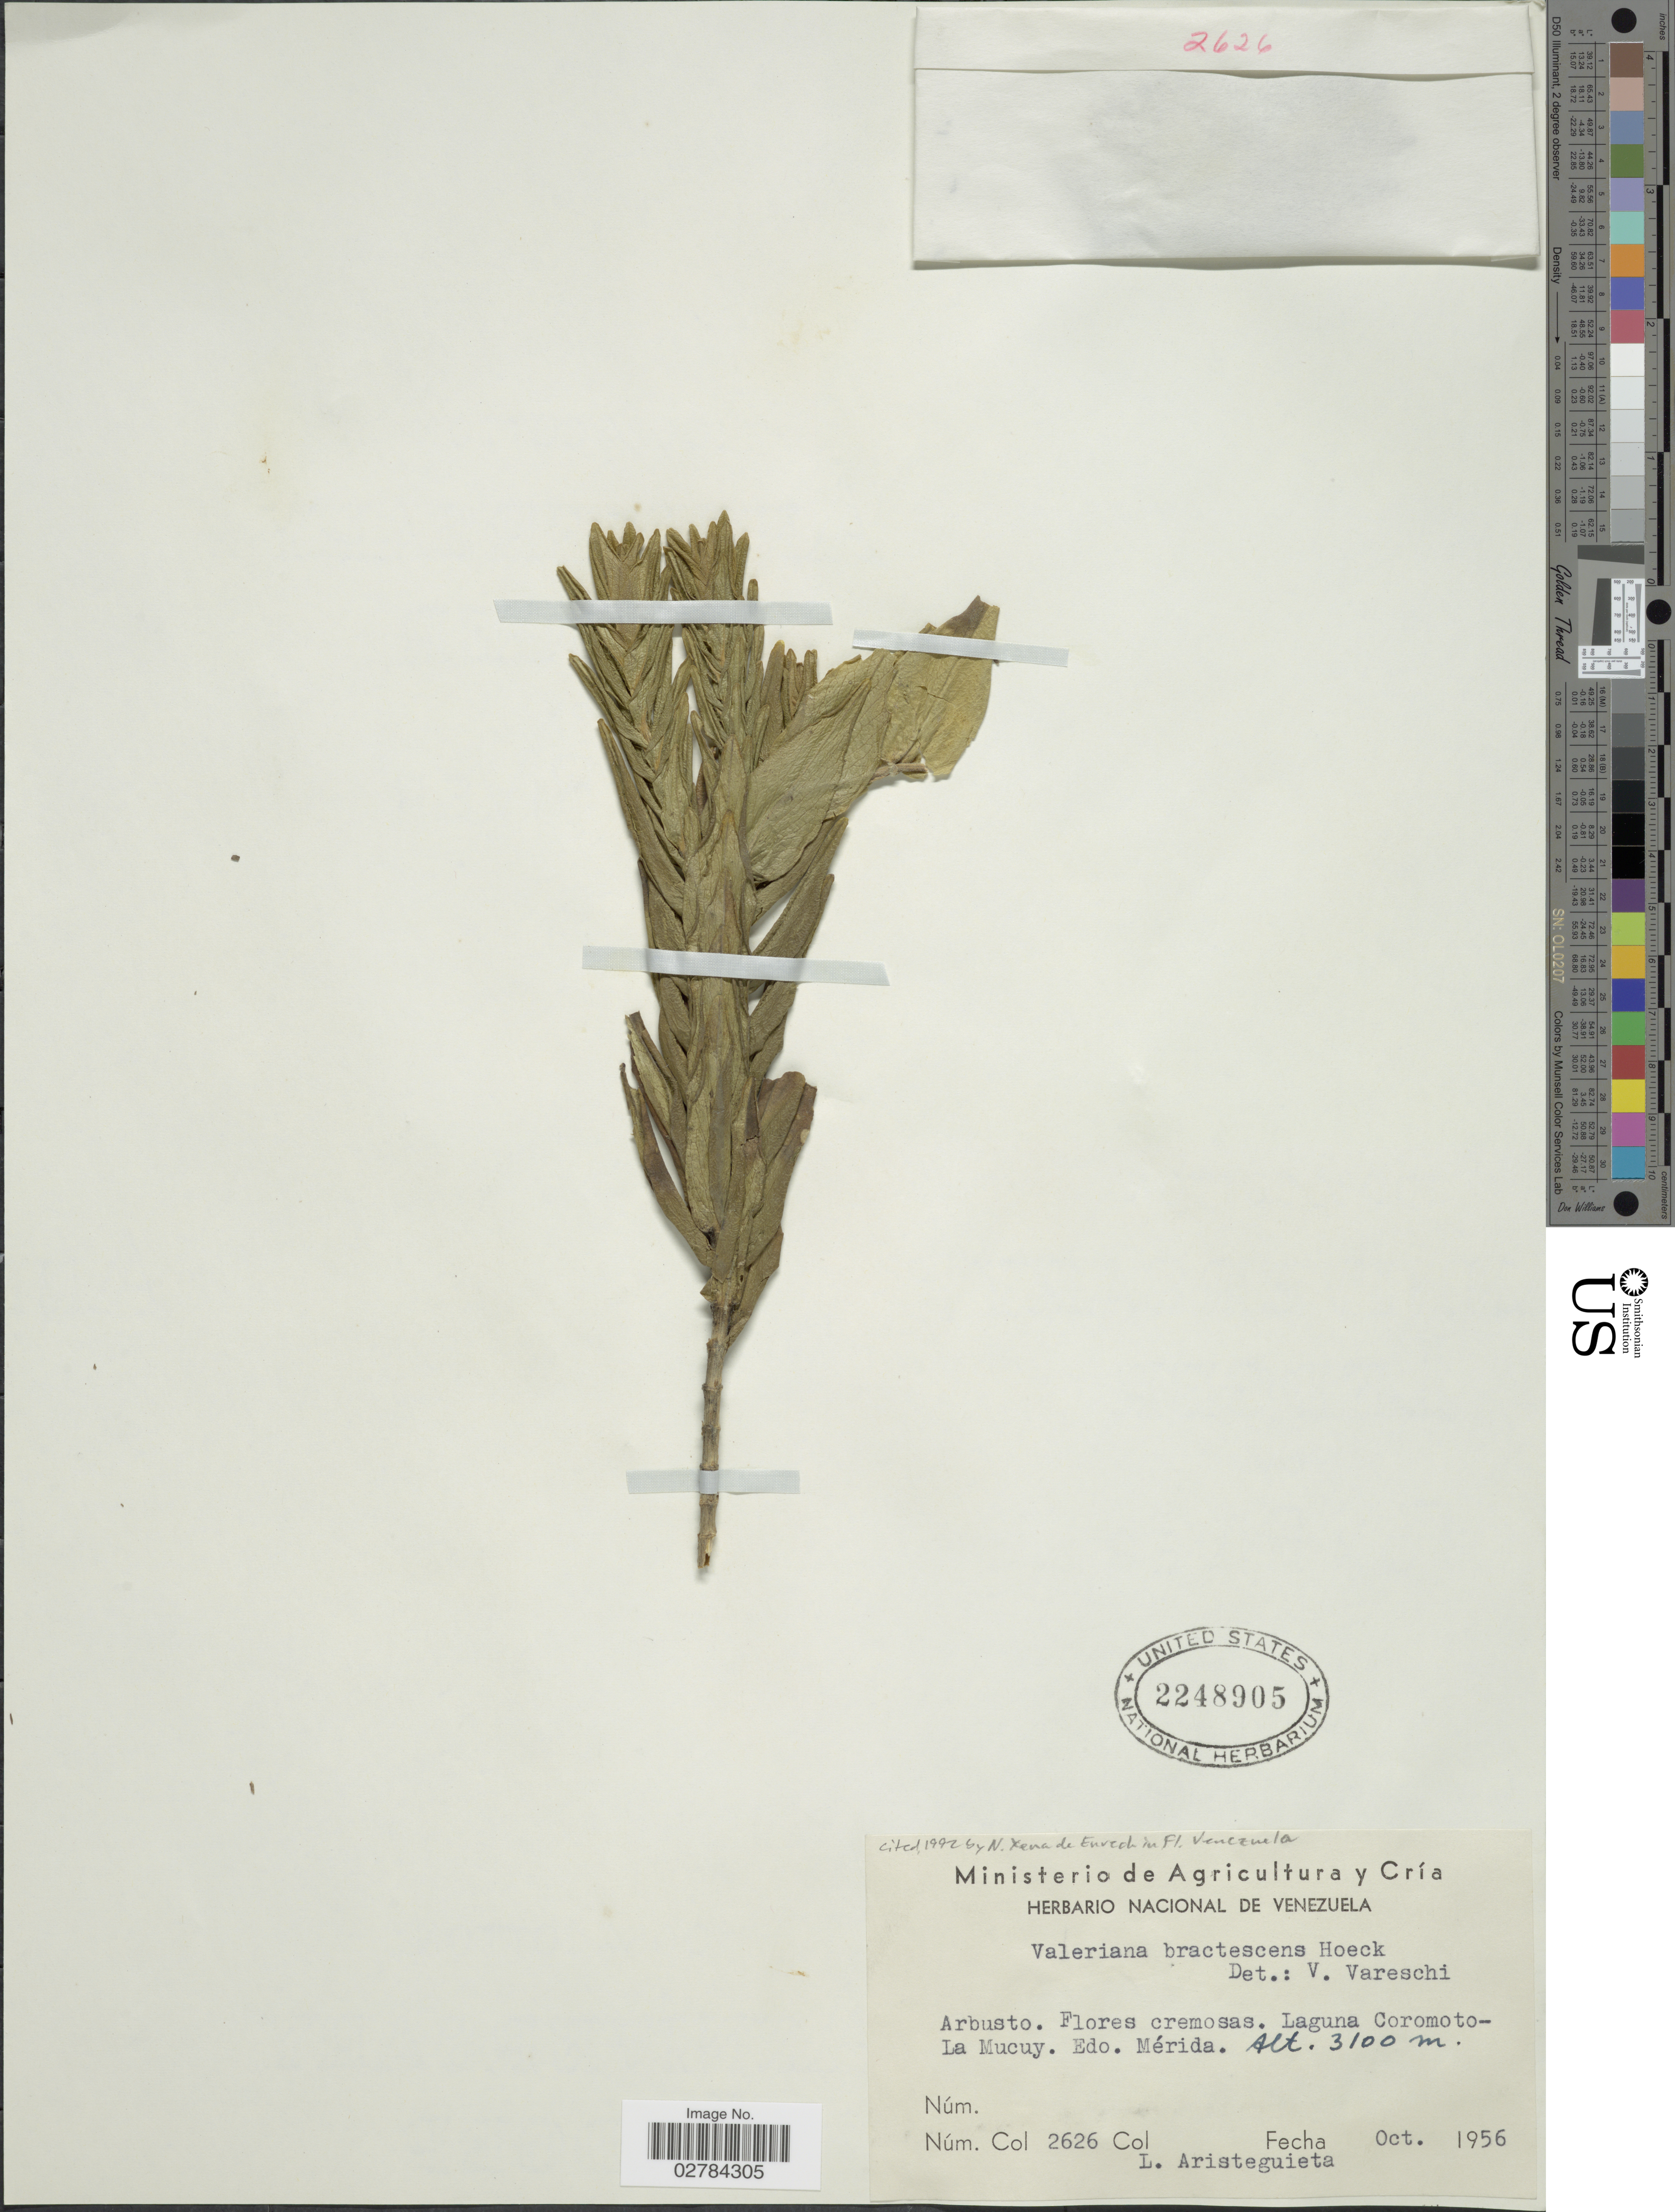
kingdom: Plantae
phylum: Tracheophyta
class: Magnoliopsida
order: Dipsacales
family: Caprifoliaceae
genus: Valeriana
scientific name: Valeriana bractescens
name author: Höck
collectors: L. Aristeguieta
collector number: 2626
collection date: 1956-10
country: Venezuela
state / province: Mérida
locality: Laguna Coromoto-La Mucuy. Edo. Mérida.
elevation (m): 3100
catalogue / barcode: US 2248905